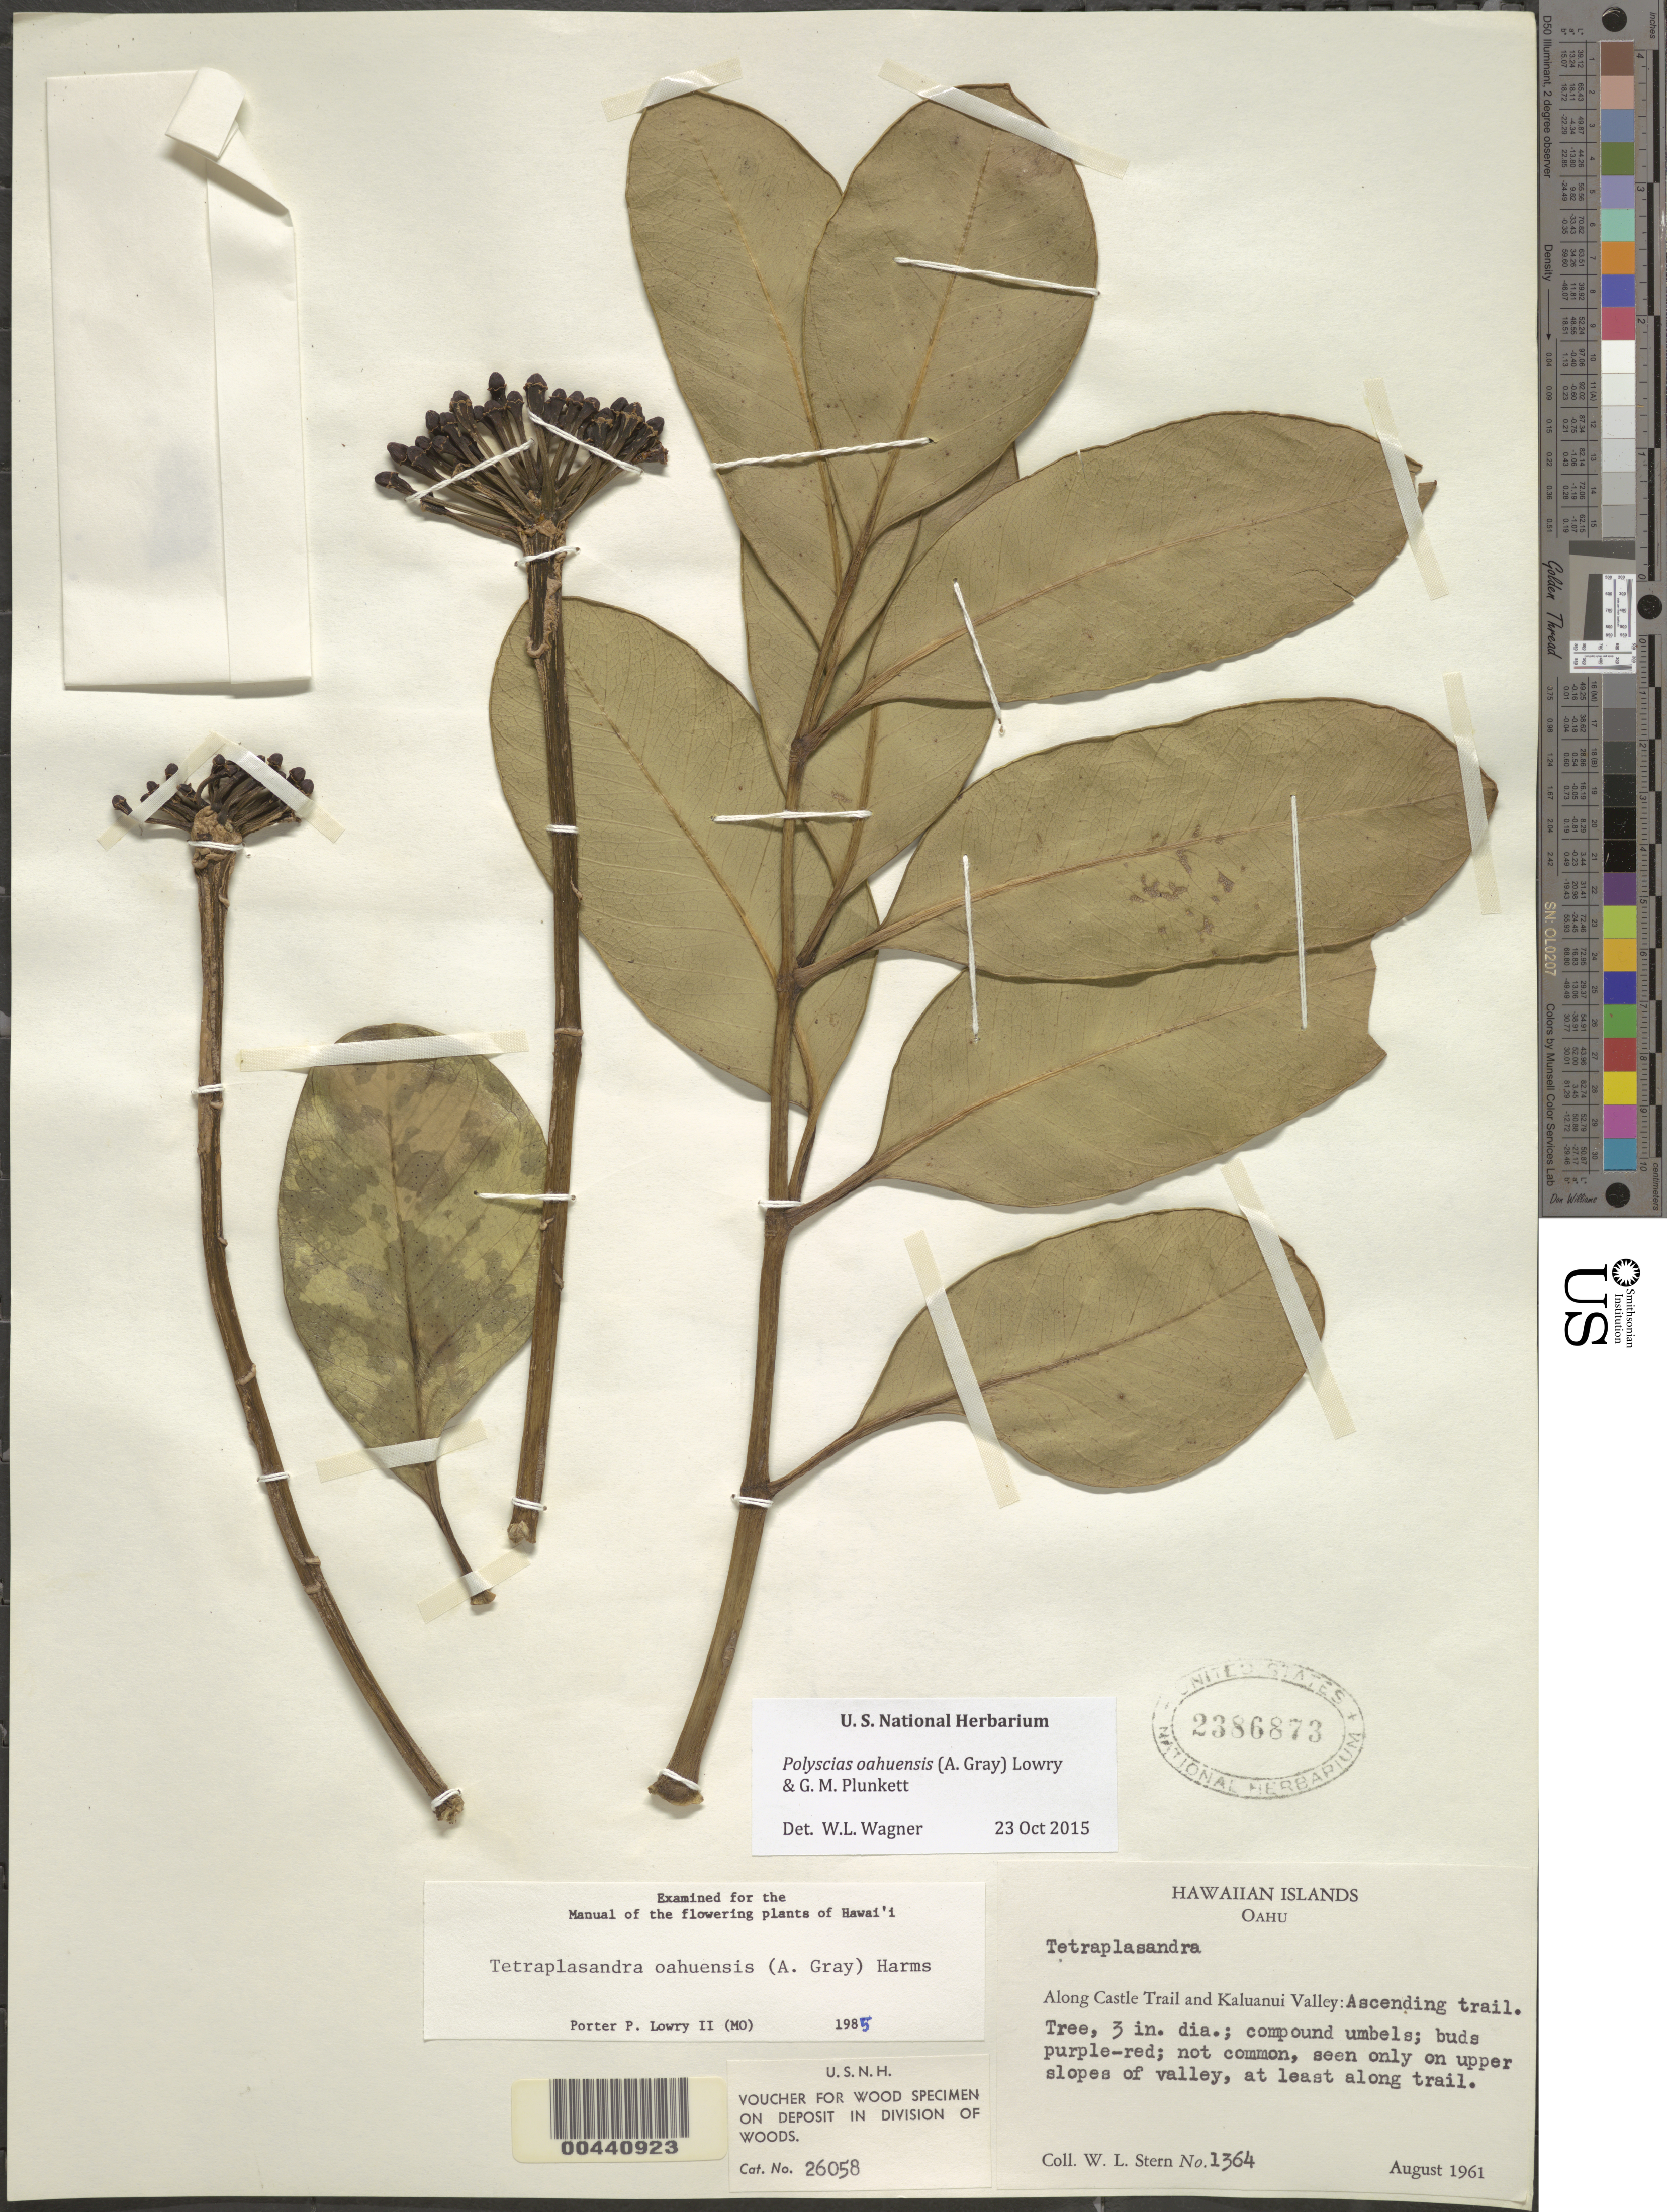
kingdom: Plantae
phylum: Tracheophyta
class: Magnoliopsida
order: Apiales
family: Araliaceae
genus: Polyscias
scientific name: Polyscias oahuensis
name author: (A. Gray) Lowry & G. M. Plunkett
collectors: W. L. Stern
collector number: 1364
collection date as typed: Aug 1961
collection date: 1961-08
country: United States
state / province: Hawaii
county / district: Honolulu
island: Oahu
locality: Along Castle Trail and Kaluanui Valley: Ascending trail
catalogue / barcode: US 2386873